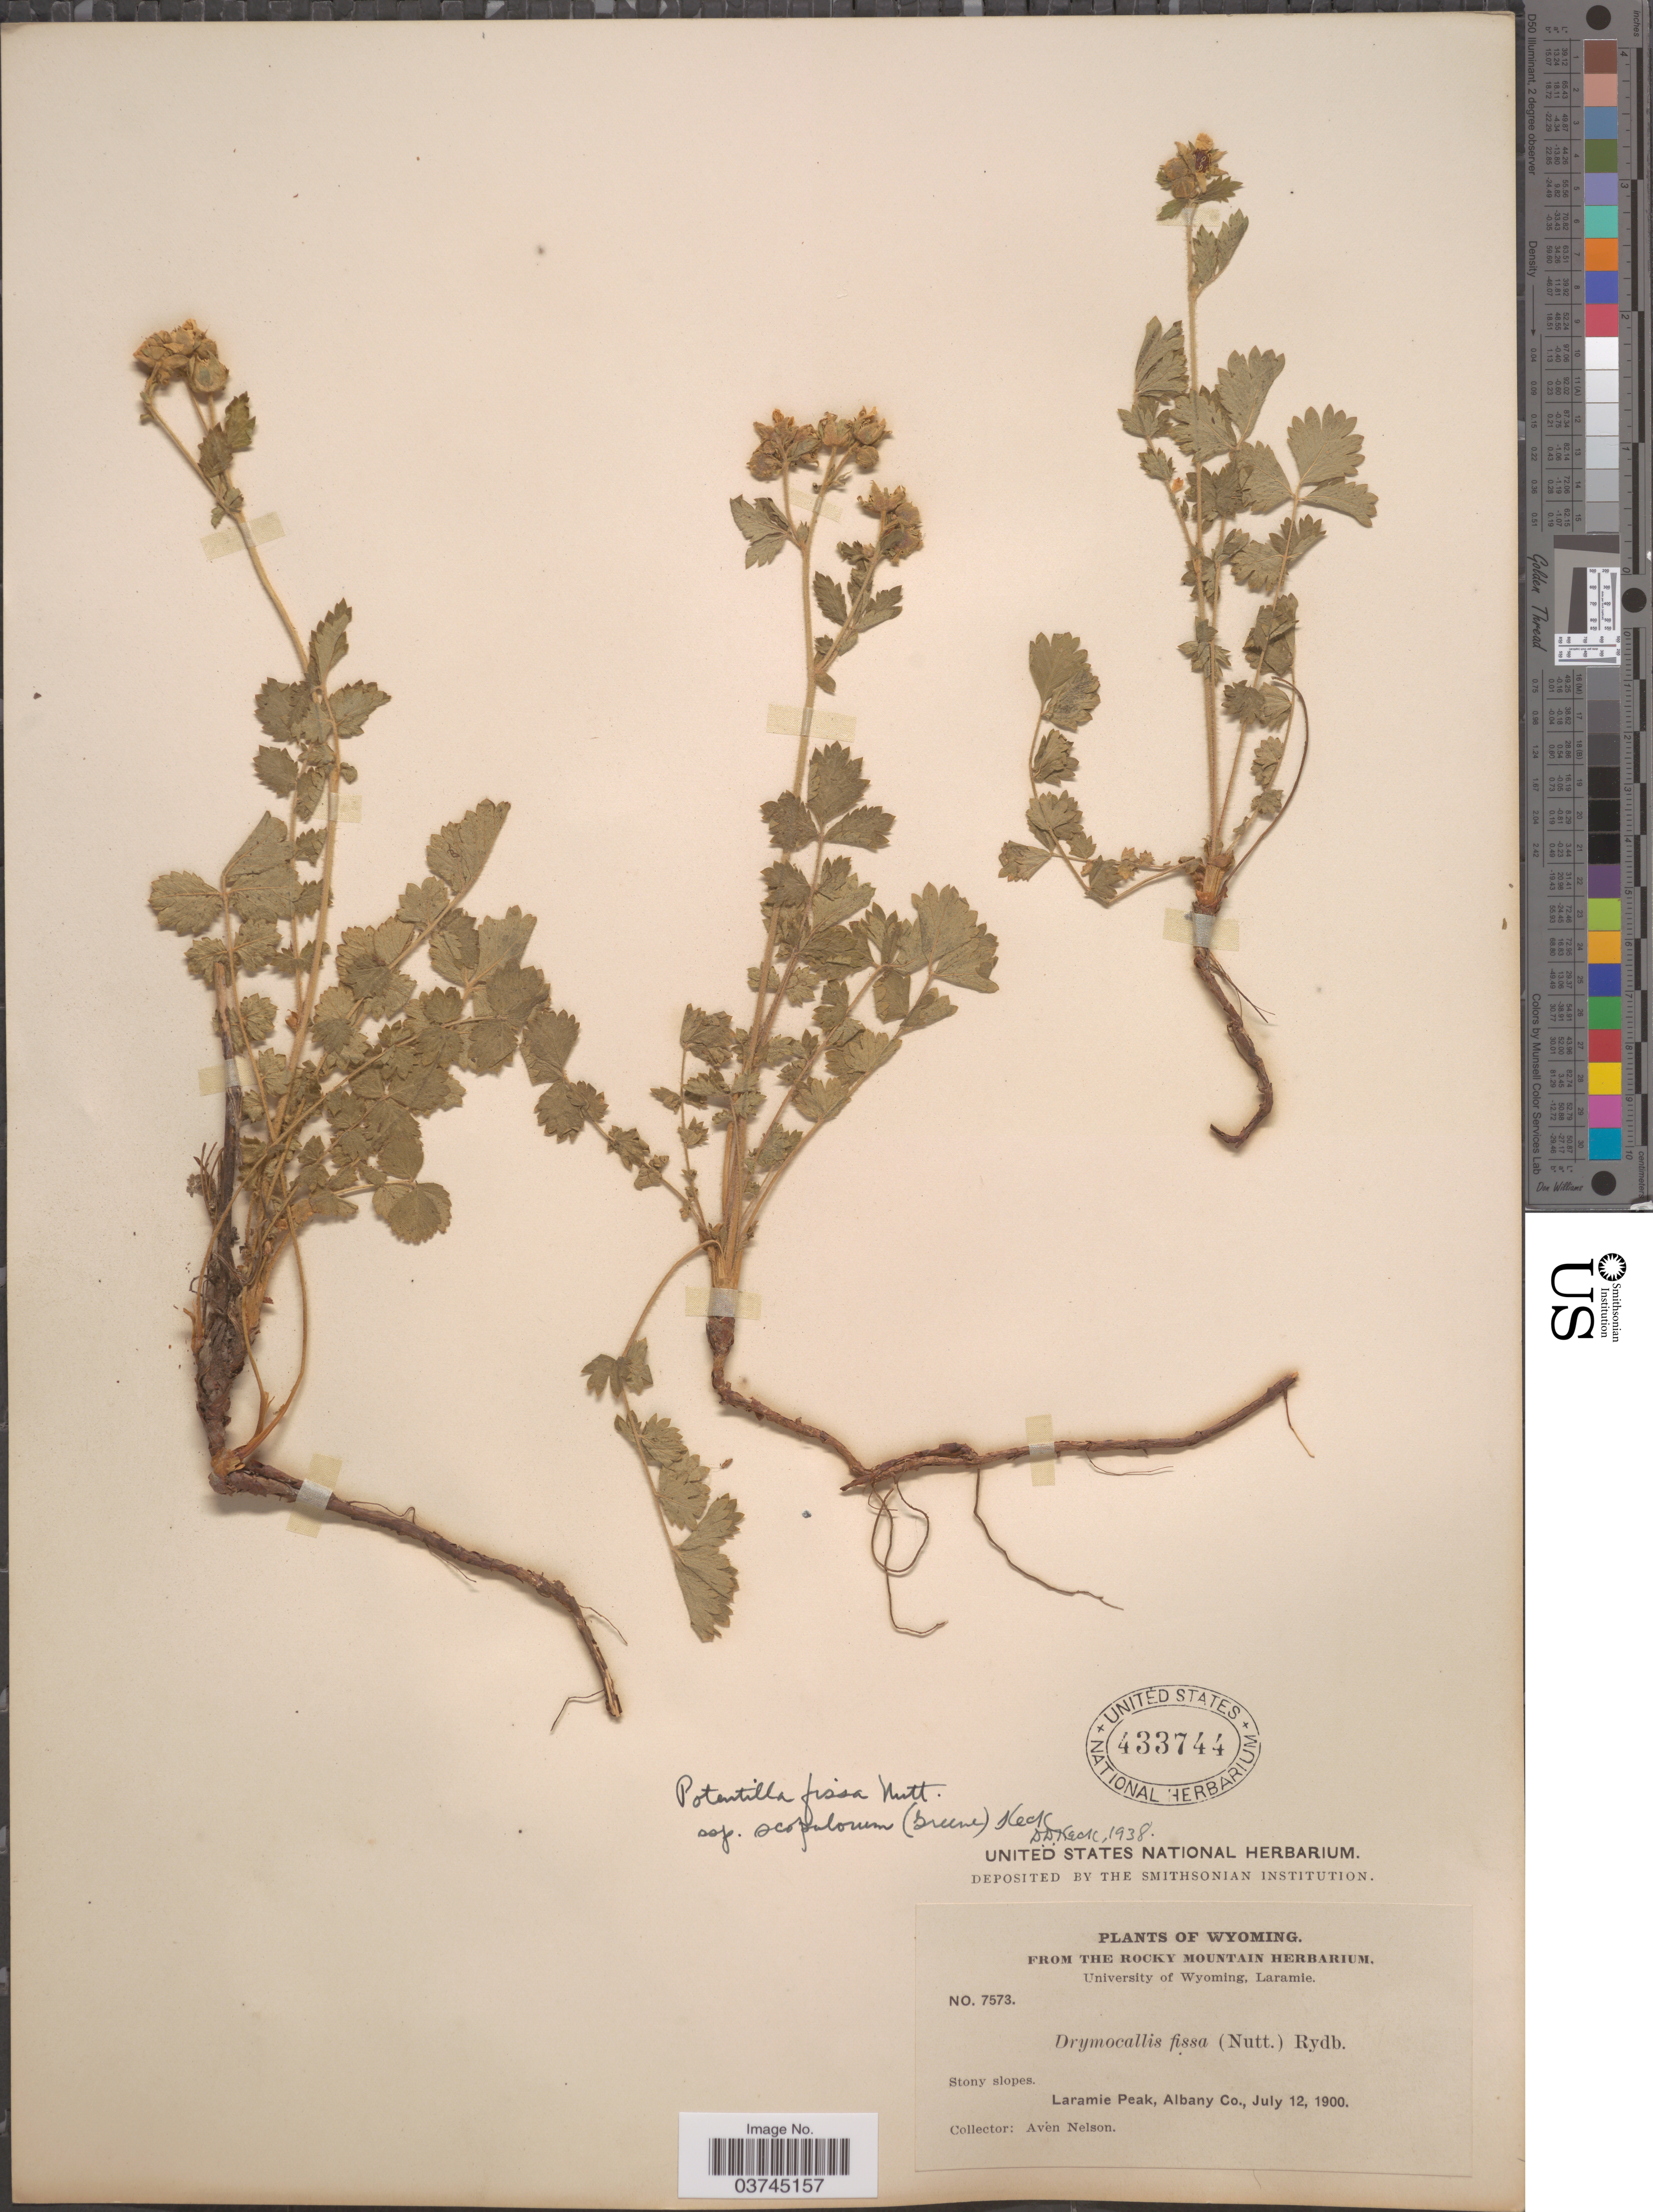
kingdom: Plantae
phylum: Tracheophyta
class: Magnoliopsida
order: Rosales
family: Rosaceae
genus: Drymocallis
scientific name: Drymocallis fissa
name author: (Nutt.) Rydb.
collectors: A. Nelson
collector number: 7573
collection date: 1900-07-12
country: United States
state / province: Wyoming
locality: Laramie Peak, Albany Co.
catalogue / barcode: US 433744